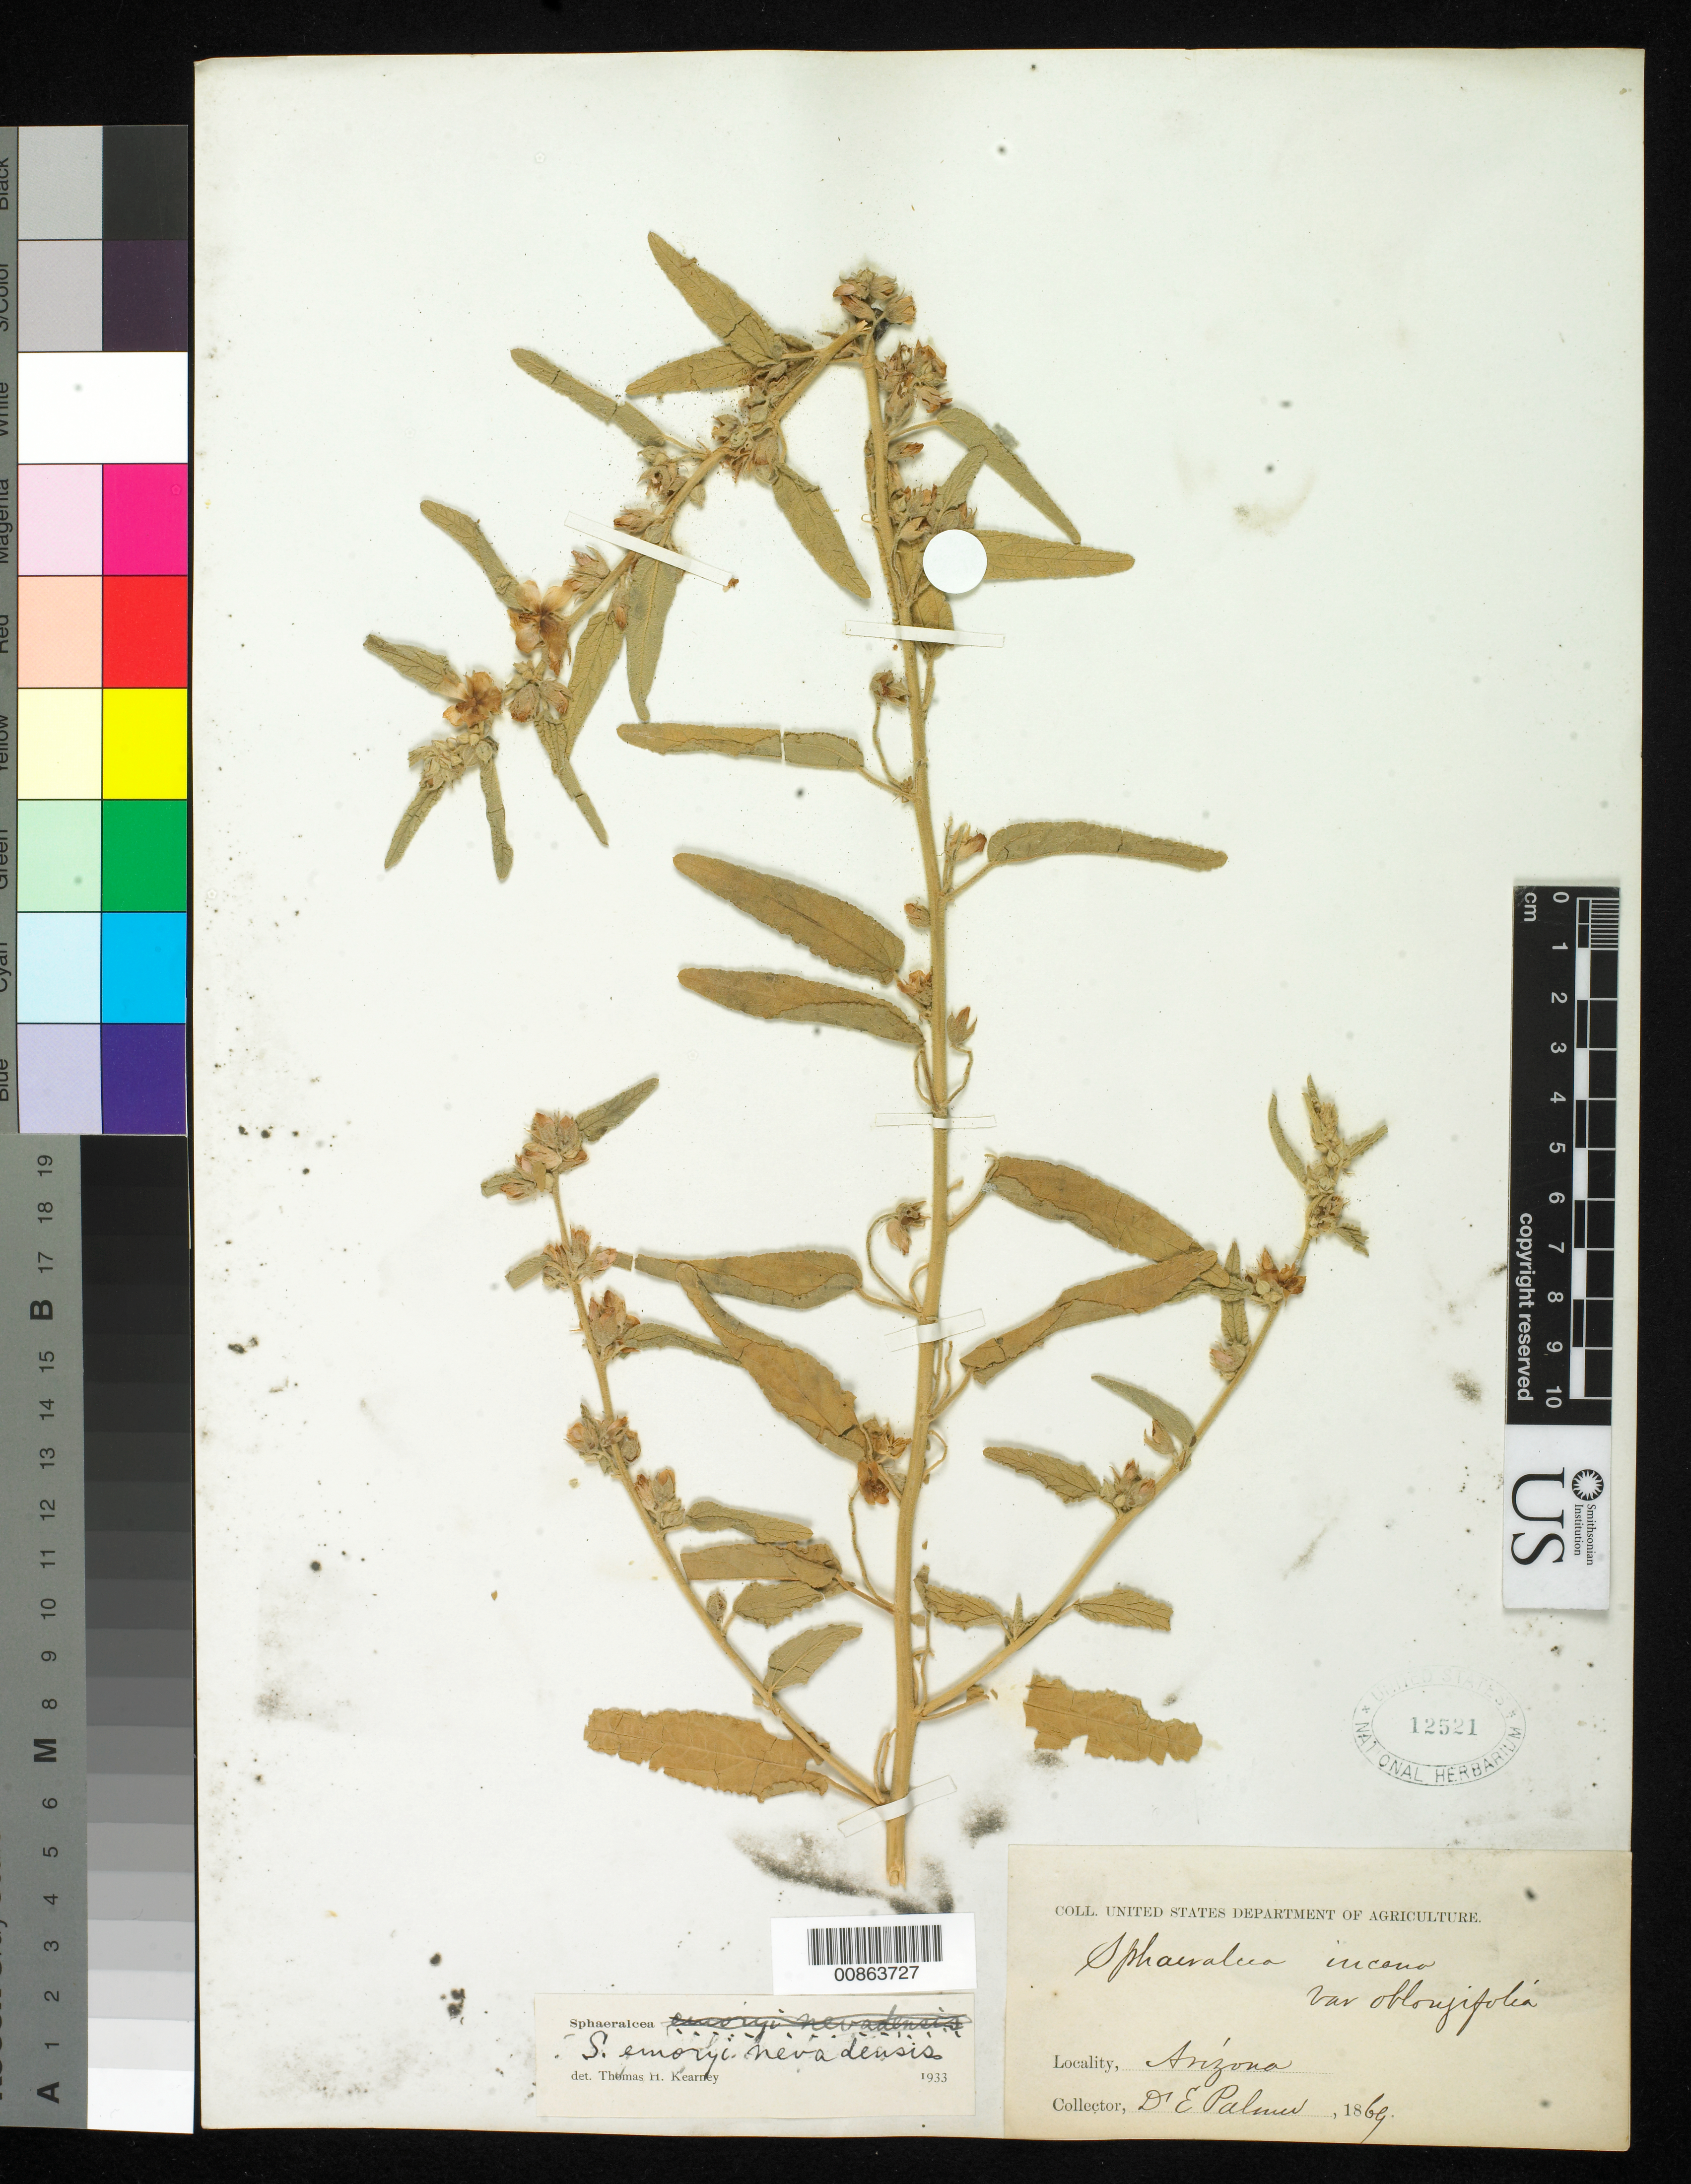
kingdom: Plantae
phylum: Tracheophyta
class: Magnoliopsida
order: Malvales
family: Malvaceae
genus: Sphaeralcea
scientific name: Sphaeralcea emoryi subsp. nevadensis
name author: Kearney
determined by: Kearney, T. H.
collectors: E. Palmer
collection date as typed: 1869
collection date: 1869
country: United States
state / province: Arizona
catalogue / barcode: US 12521